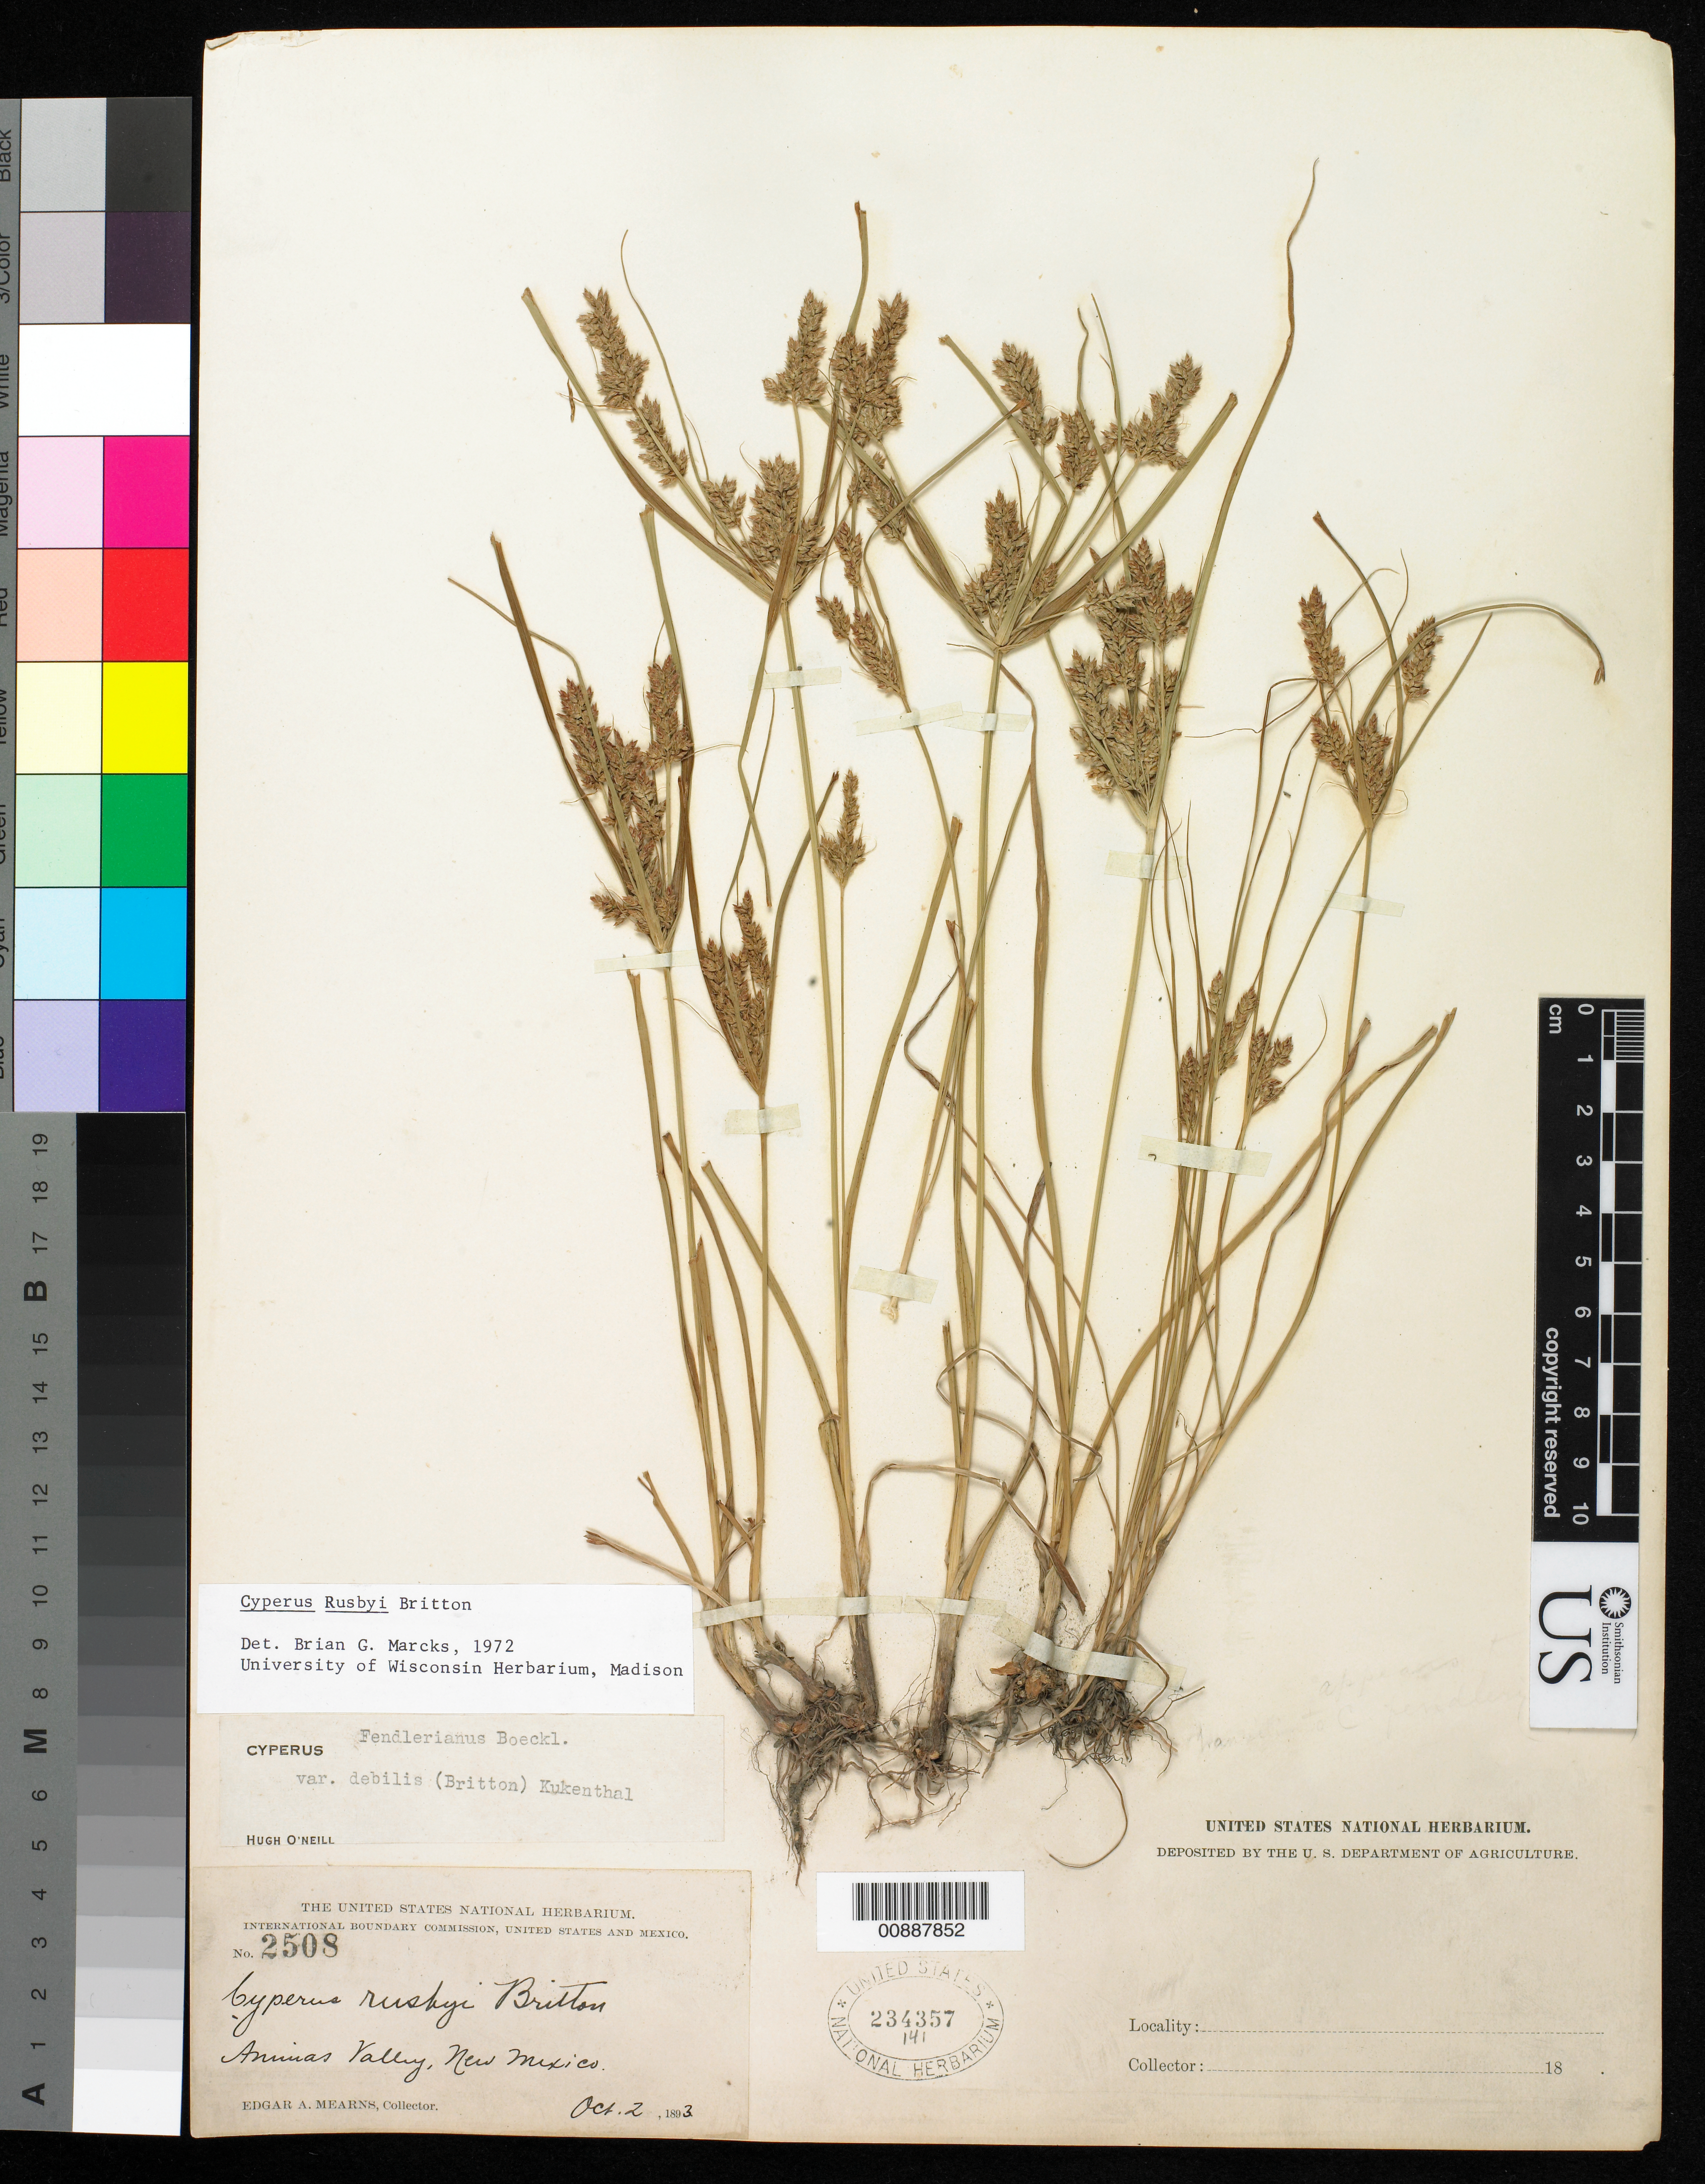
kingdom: Plantae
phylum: Tracheophyta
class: Liliopsida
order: Poales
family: Cyperaceae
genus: Cyperus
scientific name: Cyperus sphaerolepis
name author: Boeckeler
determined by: Strong, Mark T., (BOT), Smithsonian Institution - National Museum of Natural History (UNITED STATES)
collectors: E. A. Mearns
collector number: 2508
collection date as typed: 02 Oct 1893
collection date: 1893-10-02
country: United States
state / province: New Mexico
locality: Animas valley, New Mexico.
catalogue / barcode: US 234357